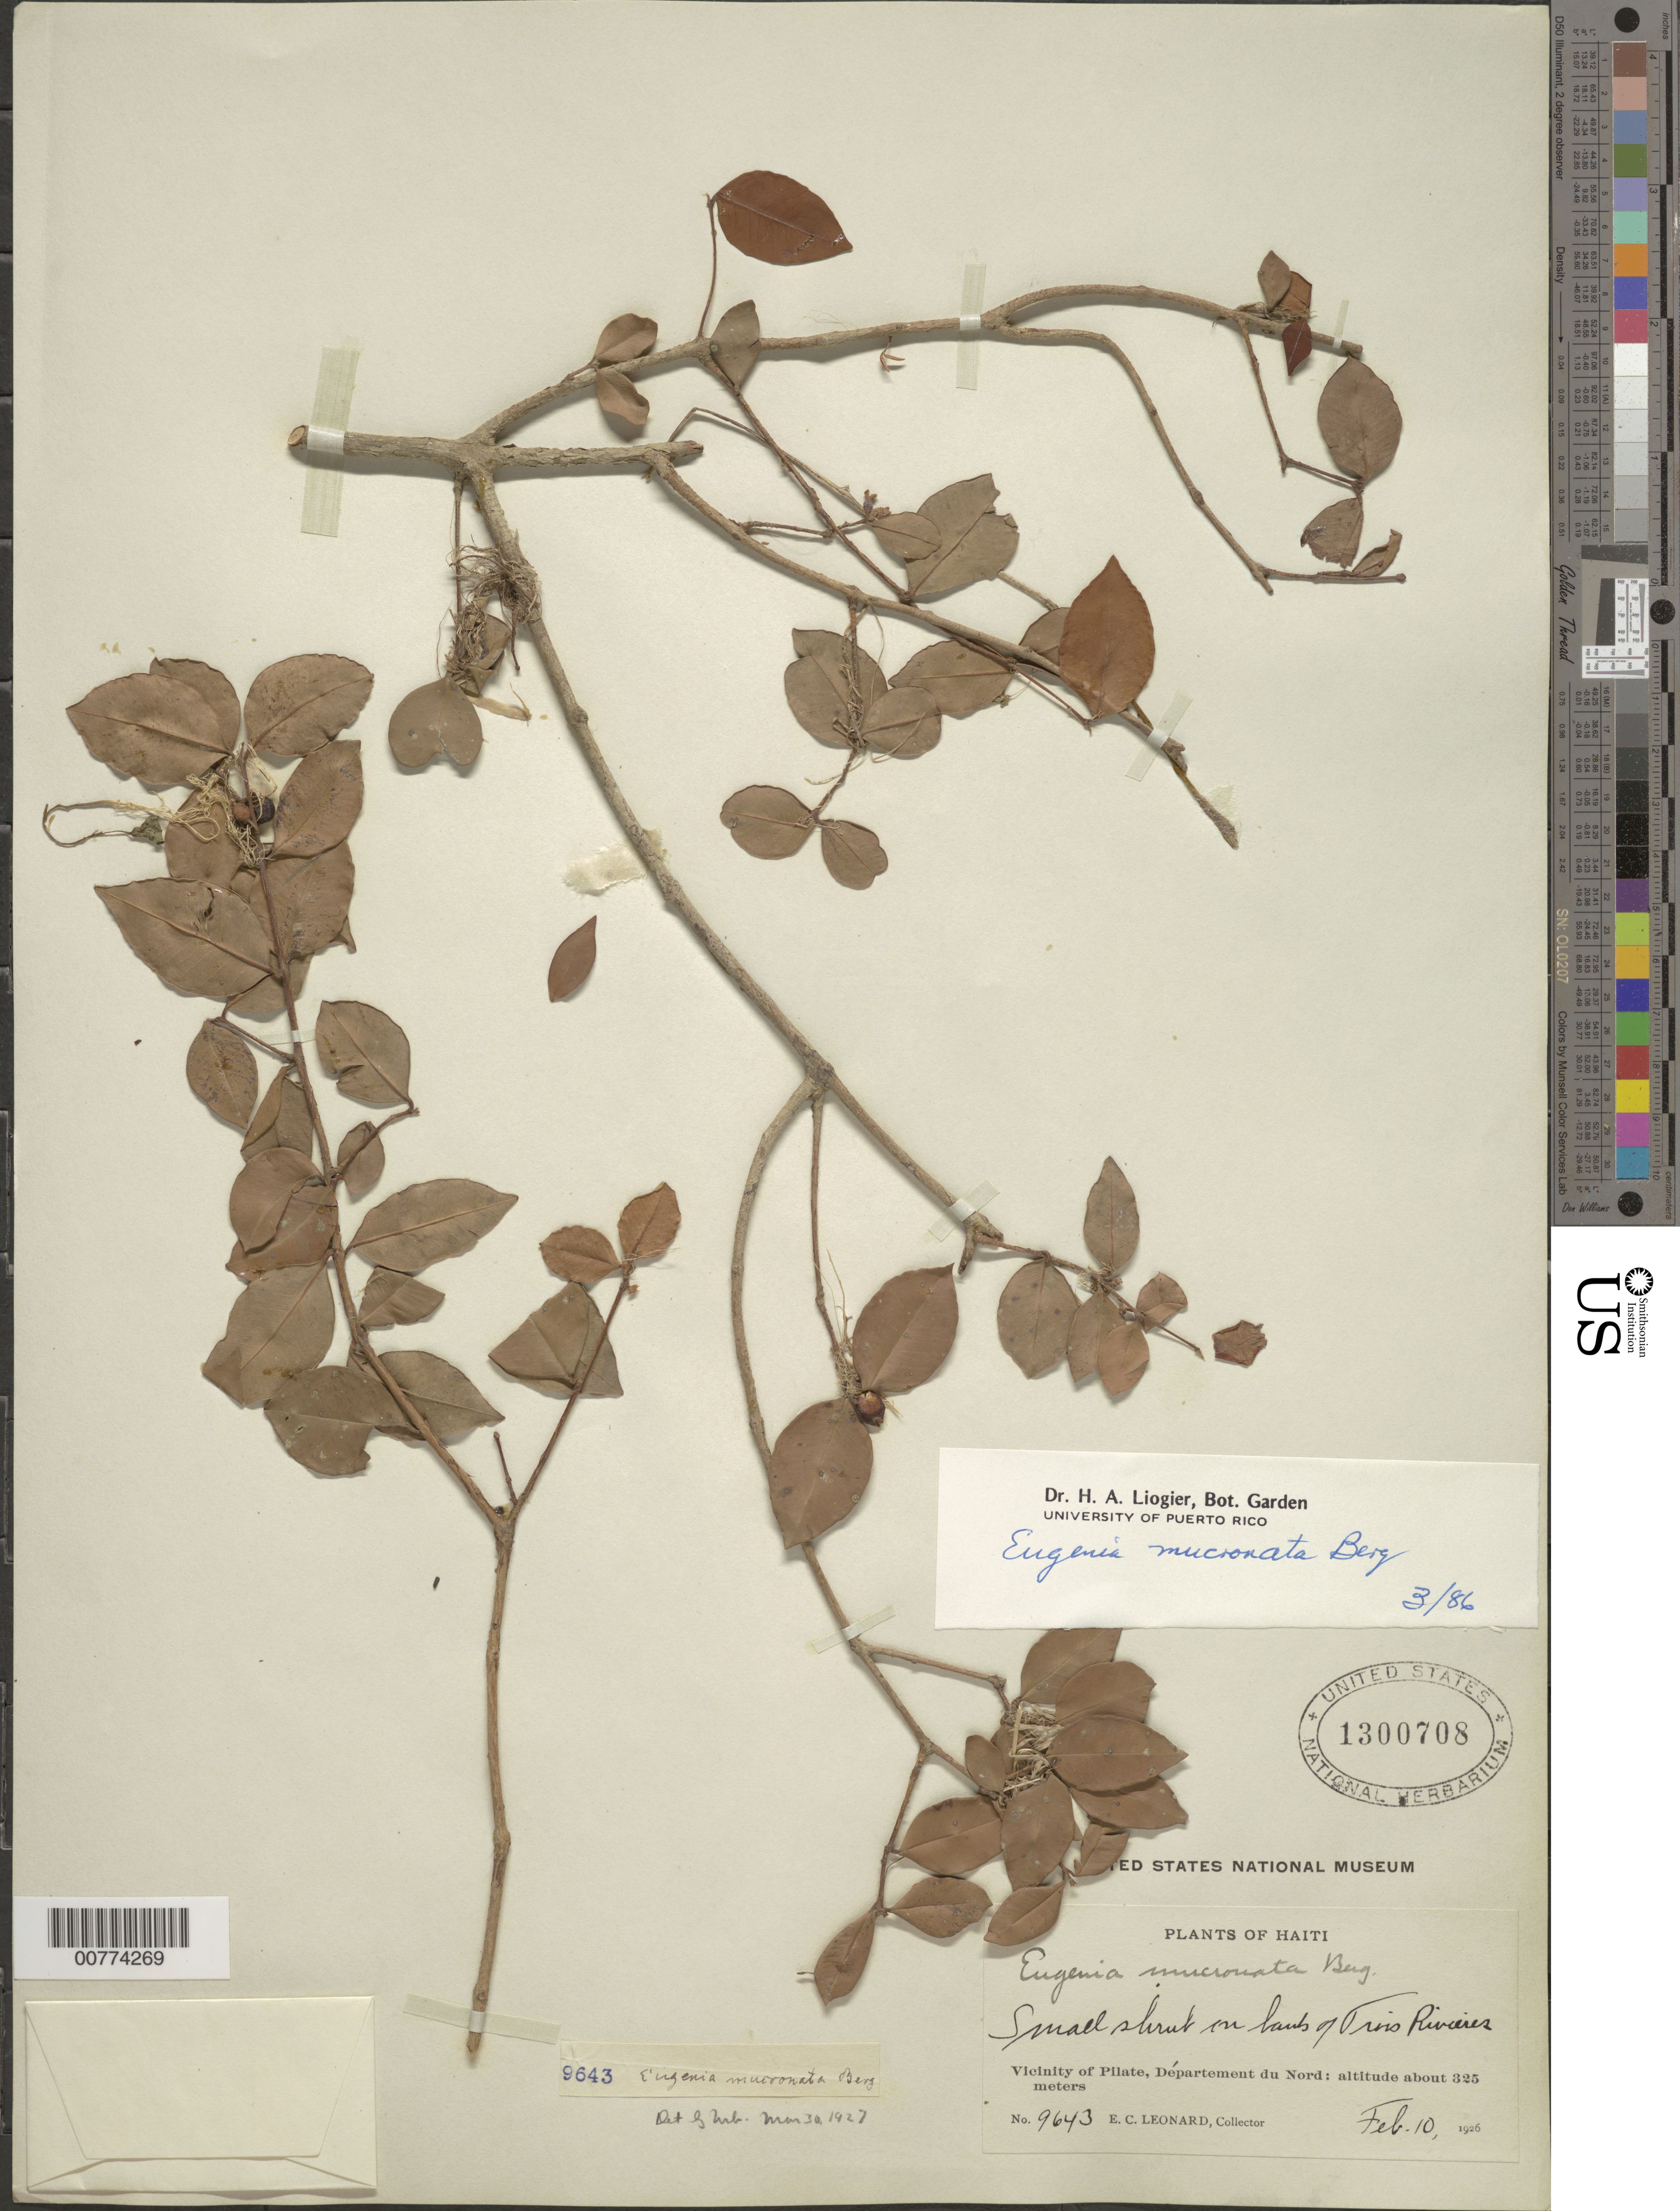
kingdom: Plantae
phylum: Tracheophyta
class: Magnoliopsida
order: Myrtales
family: Myrtaceae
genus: Eugenia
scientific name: Eugenia mucronata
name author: O. Berg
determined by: Liogier, Alain H.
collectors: E. C. Leonard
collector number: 9643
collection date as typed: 10 Feb 1926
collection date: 1926-02-10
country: Haiti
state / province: Nord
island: Hispaniola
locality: Vicinity of Pilate, Trois Rivieres.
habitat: Banks of river.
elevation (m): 325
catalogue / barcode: US 1300708